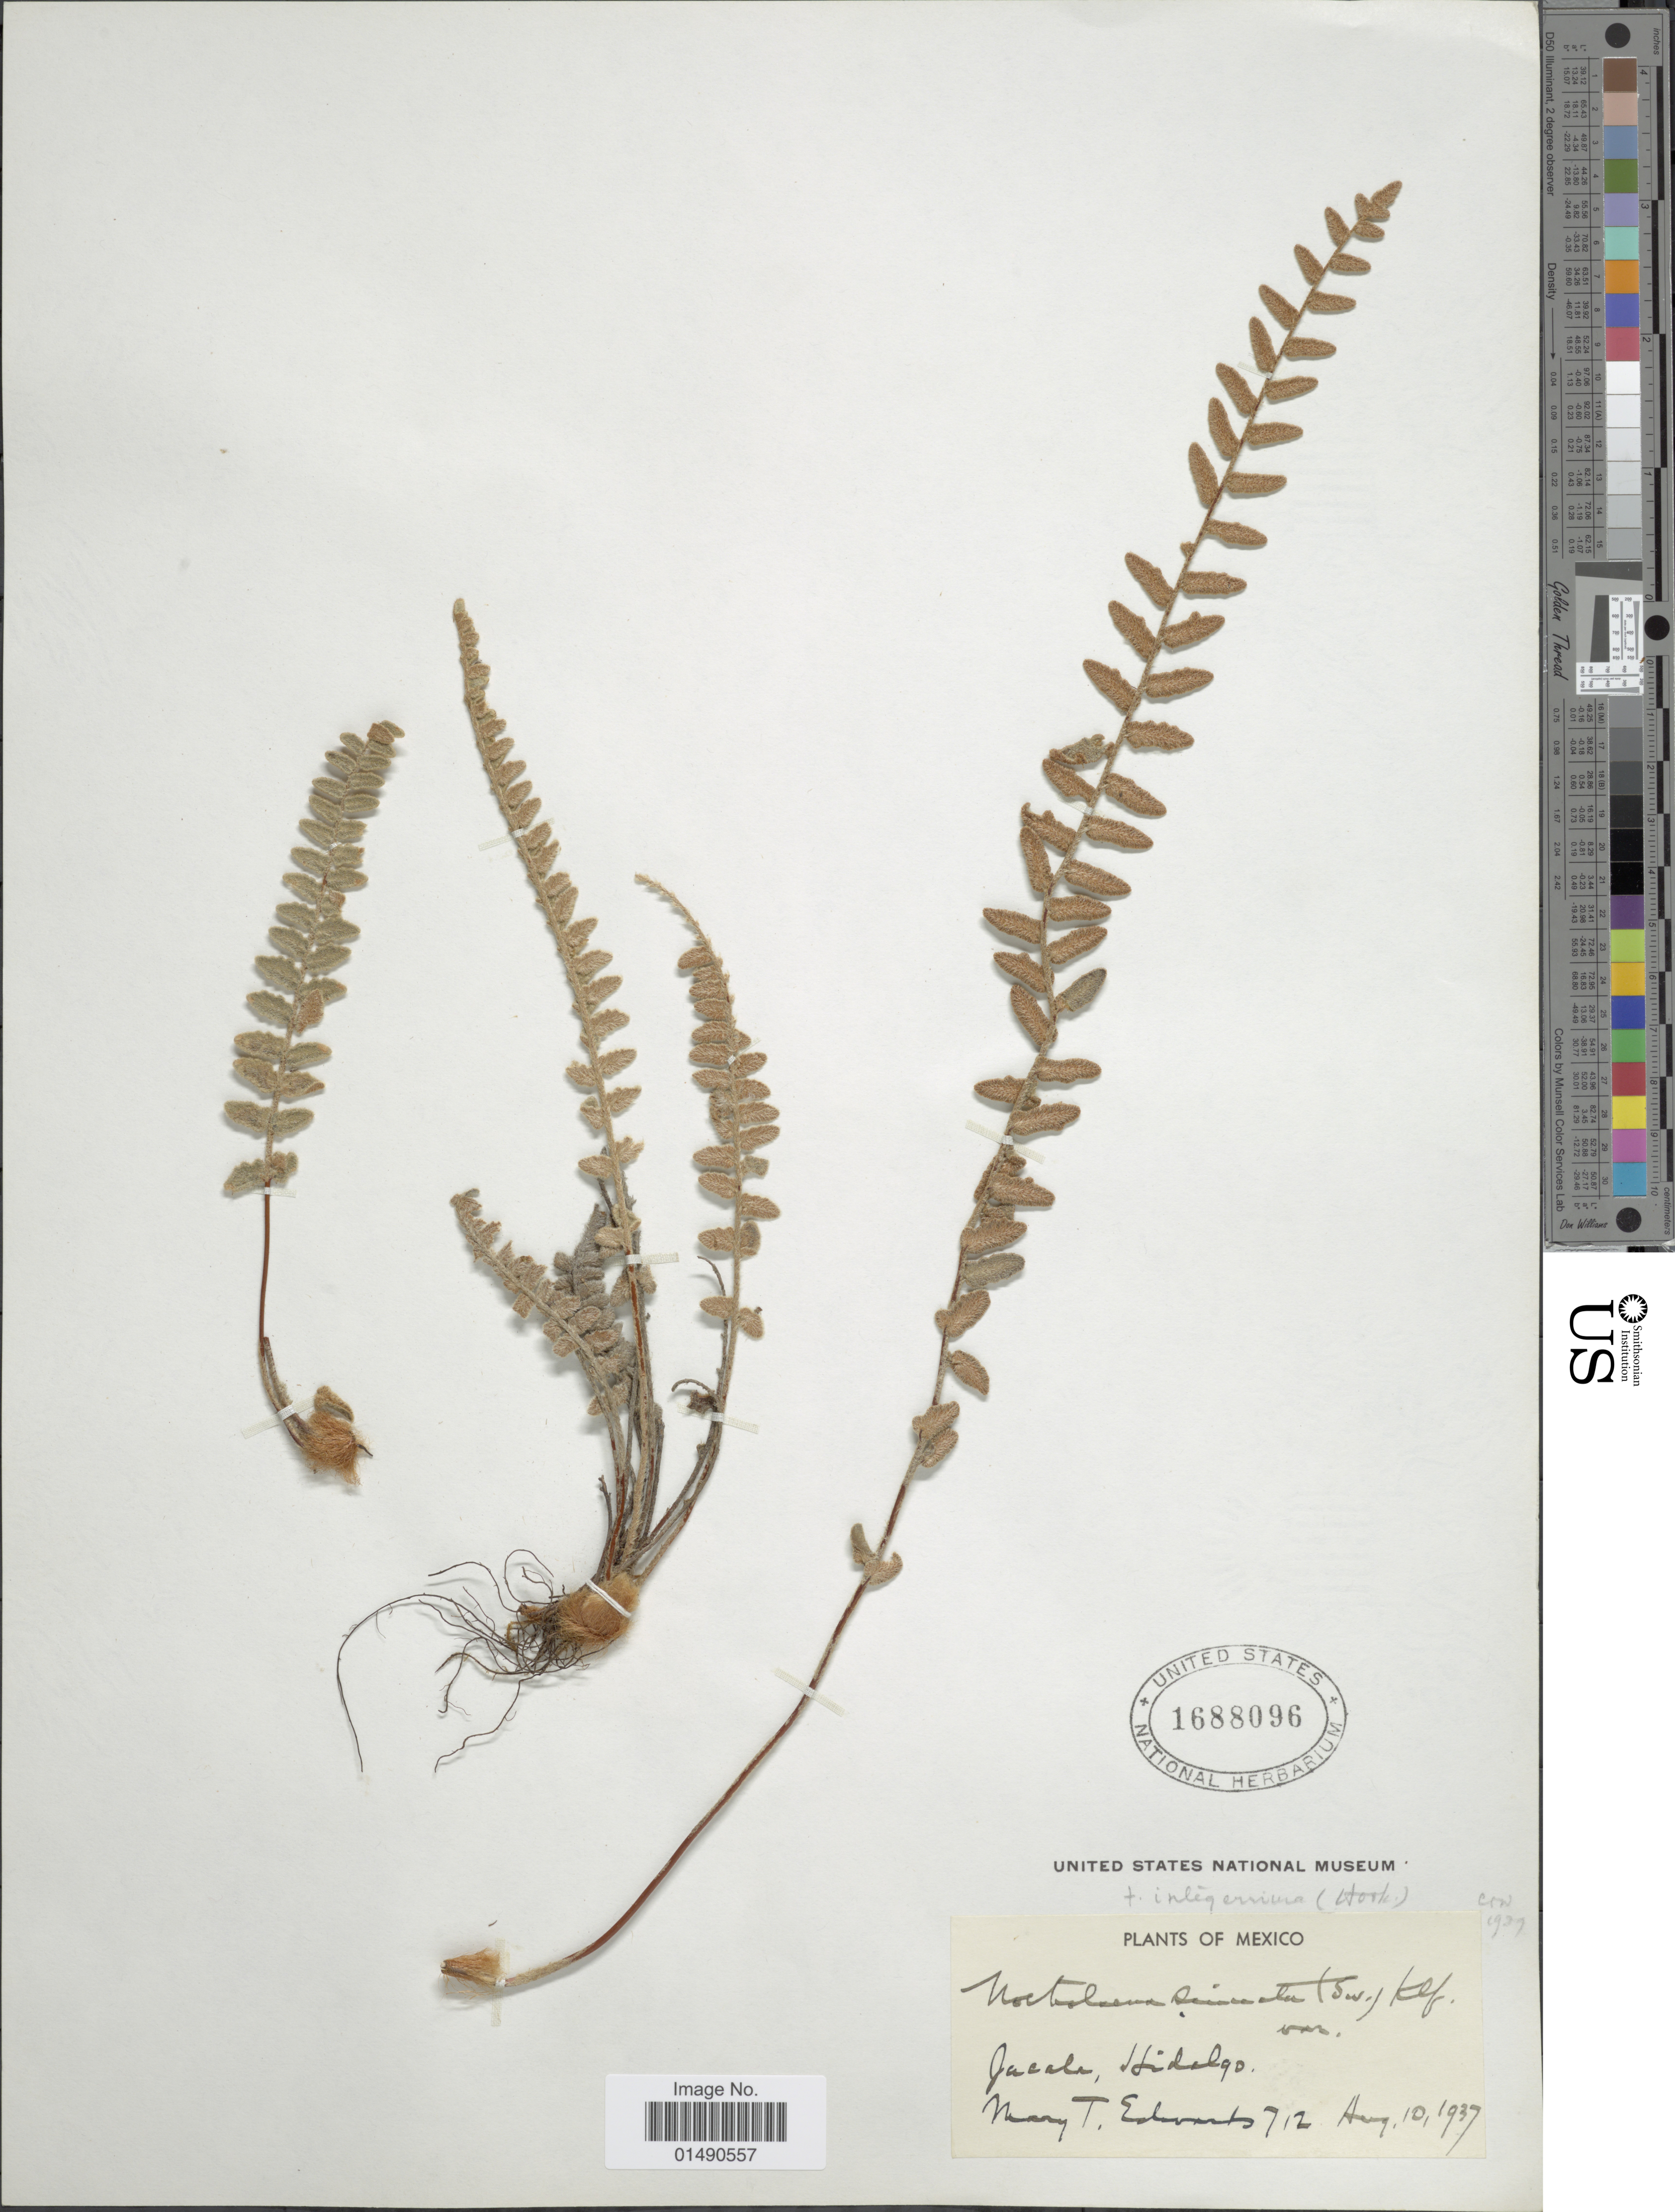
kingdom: Plantae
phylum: Tracheophyta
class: Polypodiopsida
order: Polypodiales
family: Pteridaceae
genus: Astrolepis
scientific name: Astrolepis crassifolia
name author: (Houlston & T. Moore) D.M. Benham & Windham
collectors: M. Edwards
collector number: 712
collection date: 1937-08-10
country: Mexico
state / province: Hidalgo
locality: Jacala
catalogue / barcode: US 1688096